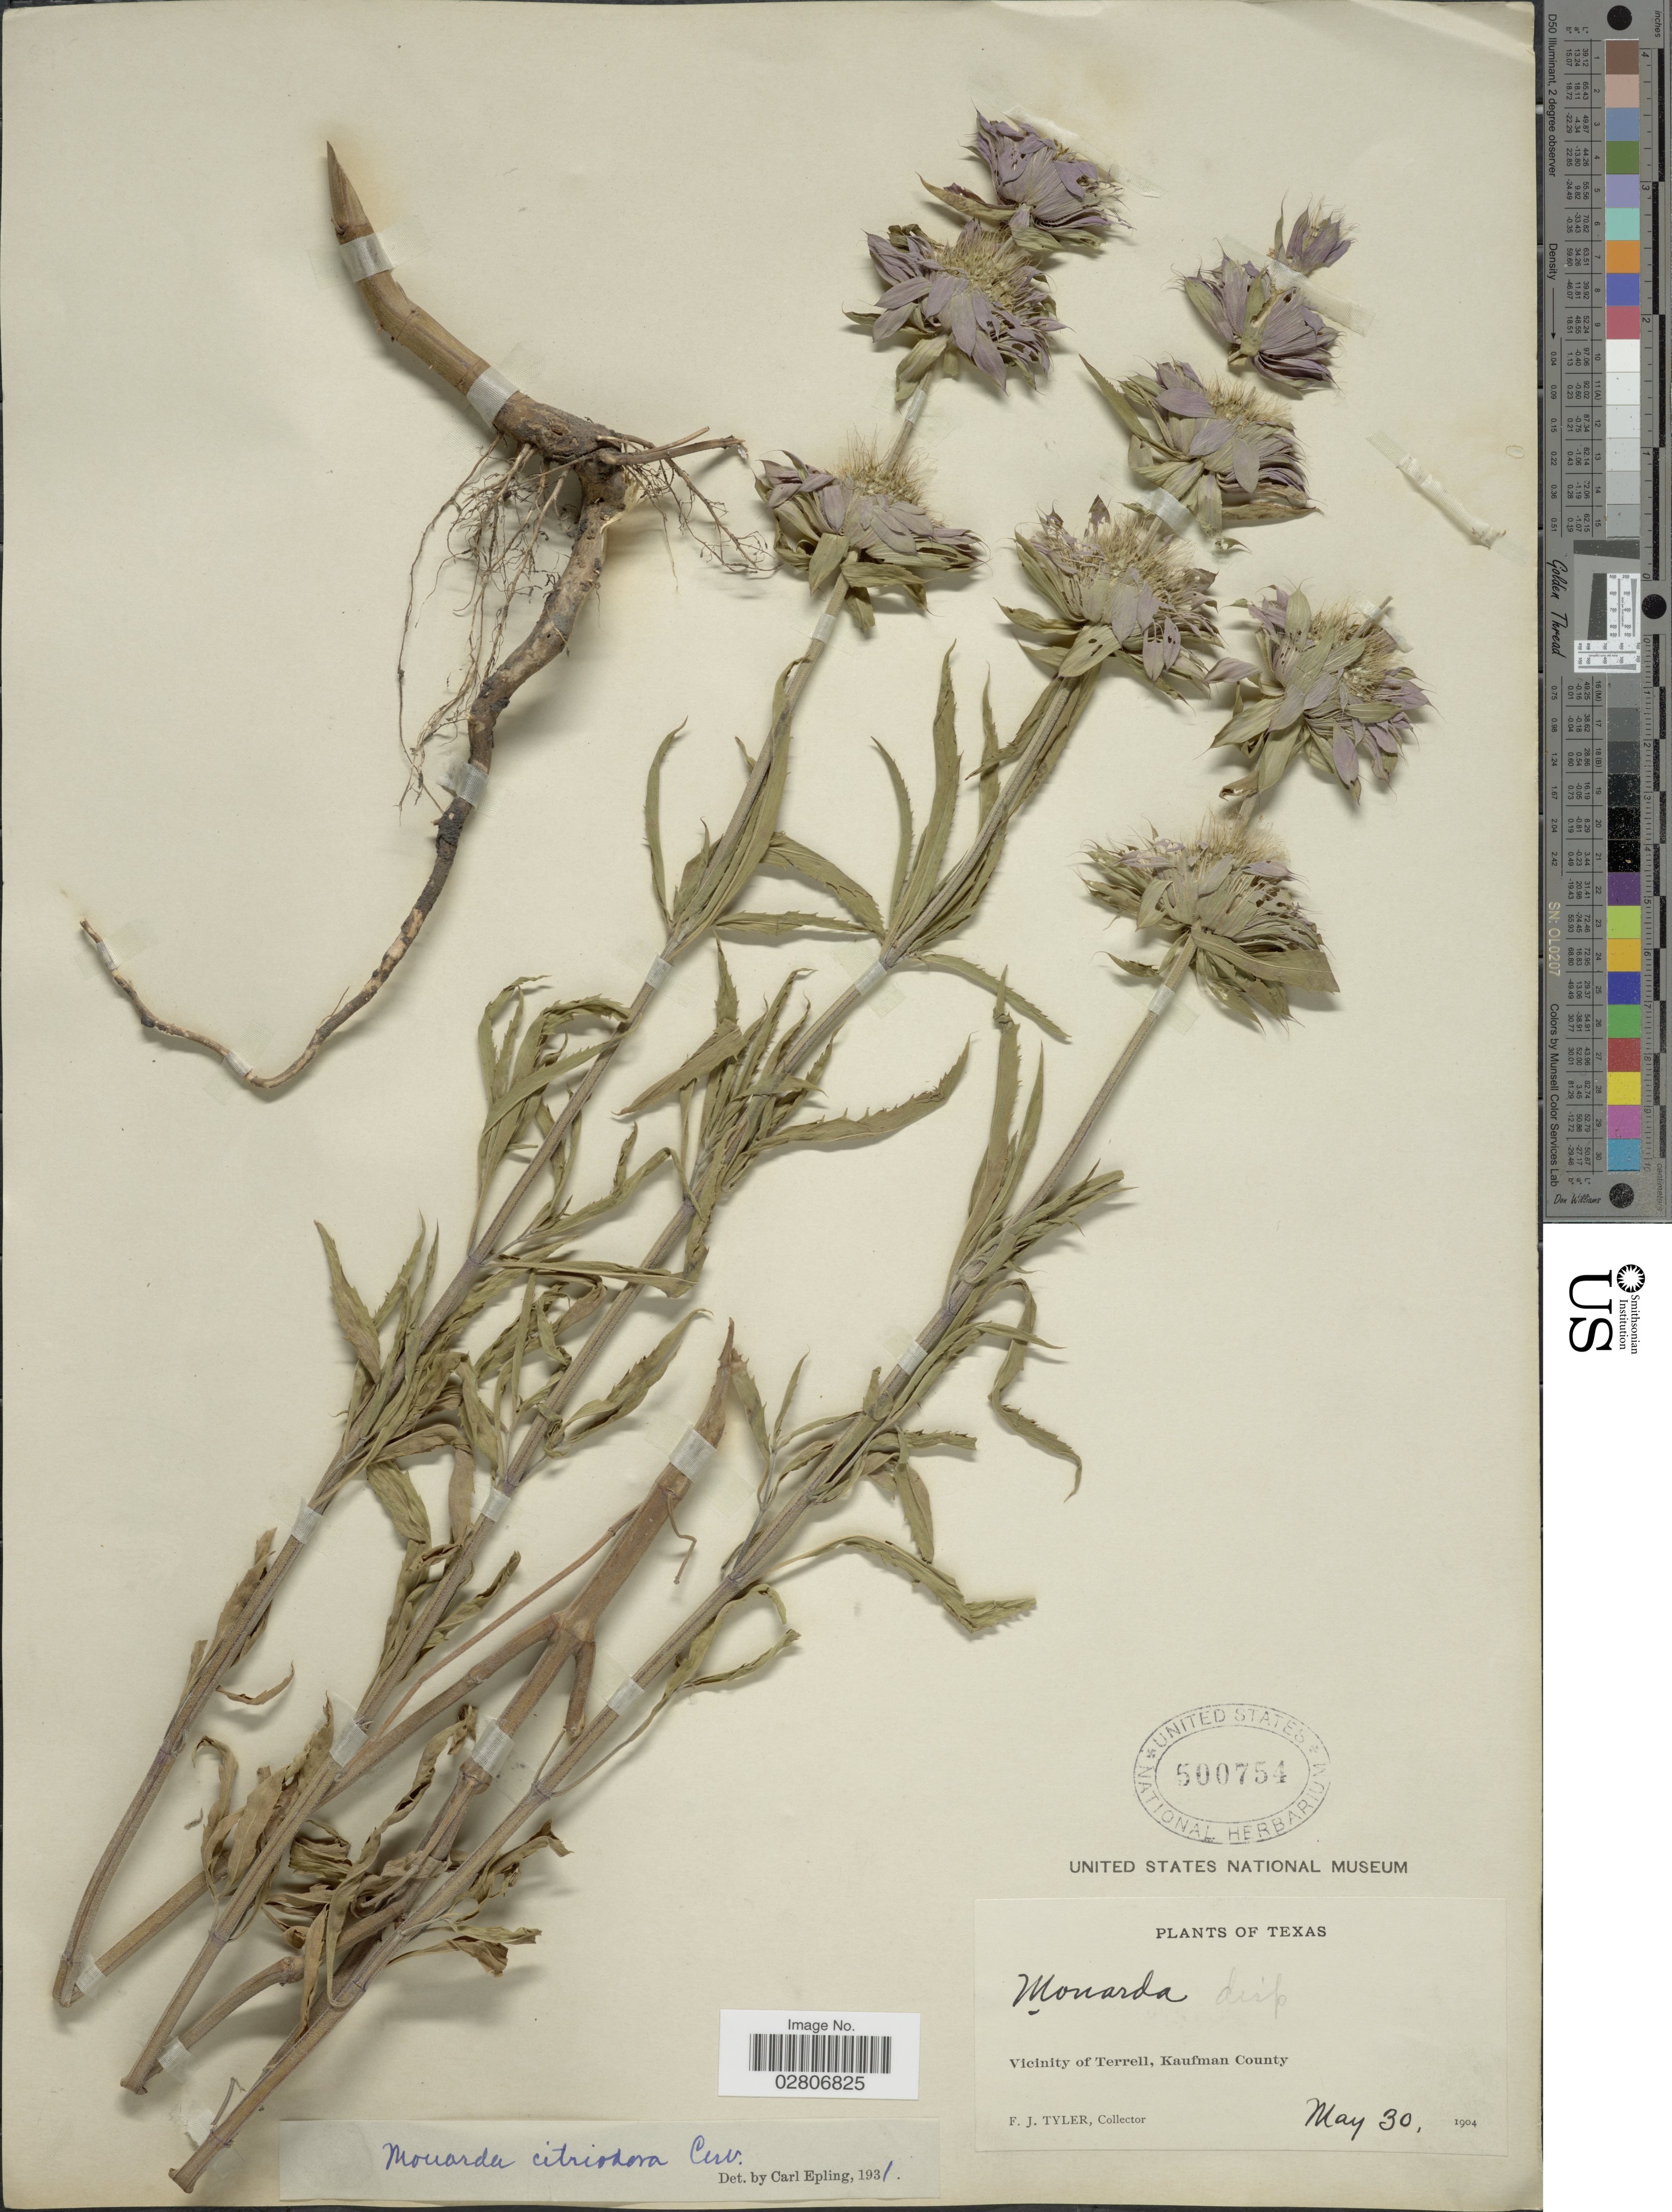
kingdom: Plantae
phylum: Tracheophyta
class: Magnoliopsida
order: Lamiales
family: Lamiaceae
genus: Monarda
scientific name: Monarda citriodora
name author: Cerv. ex Lag.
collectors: F. Tyler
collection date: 1904-05-30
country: United States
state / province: Texas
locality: Vicinity of Terrell, Kaufman County.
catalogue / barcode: US 500754